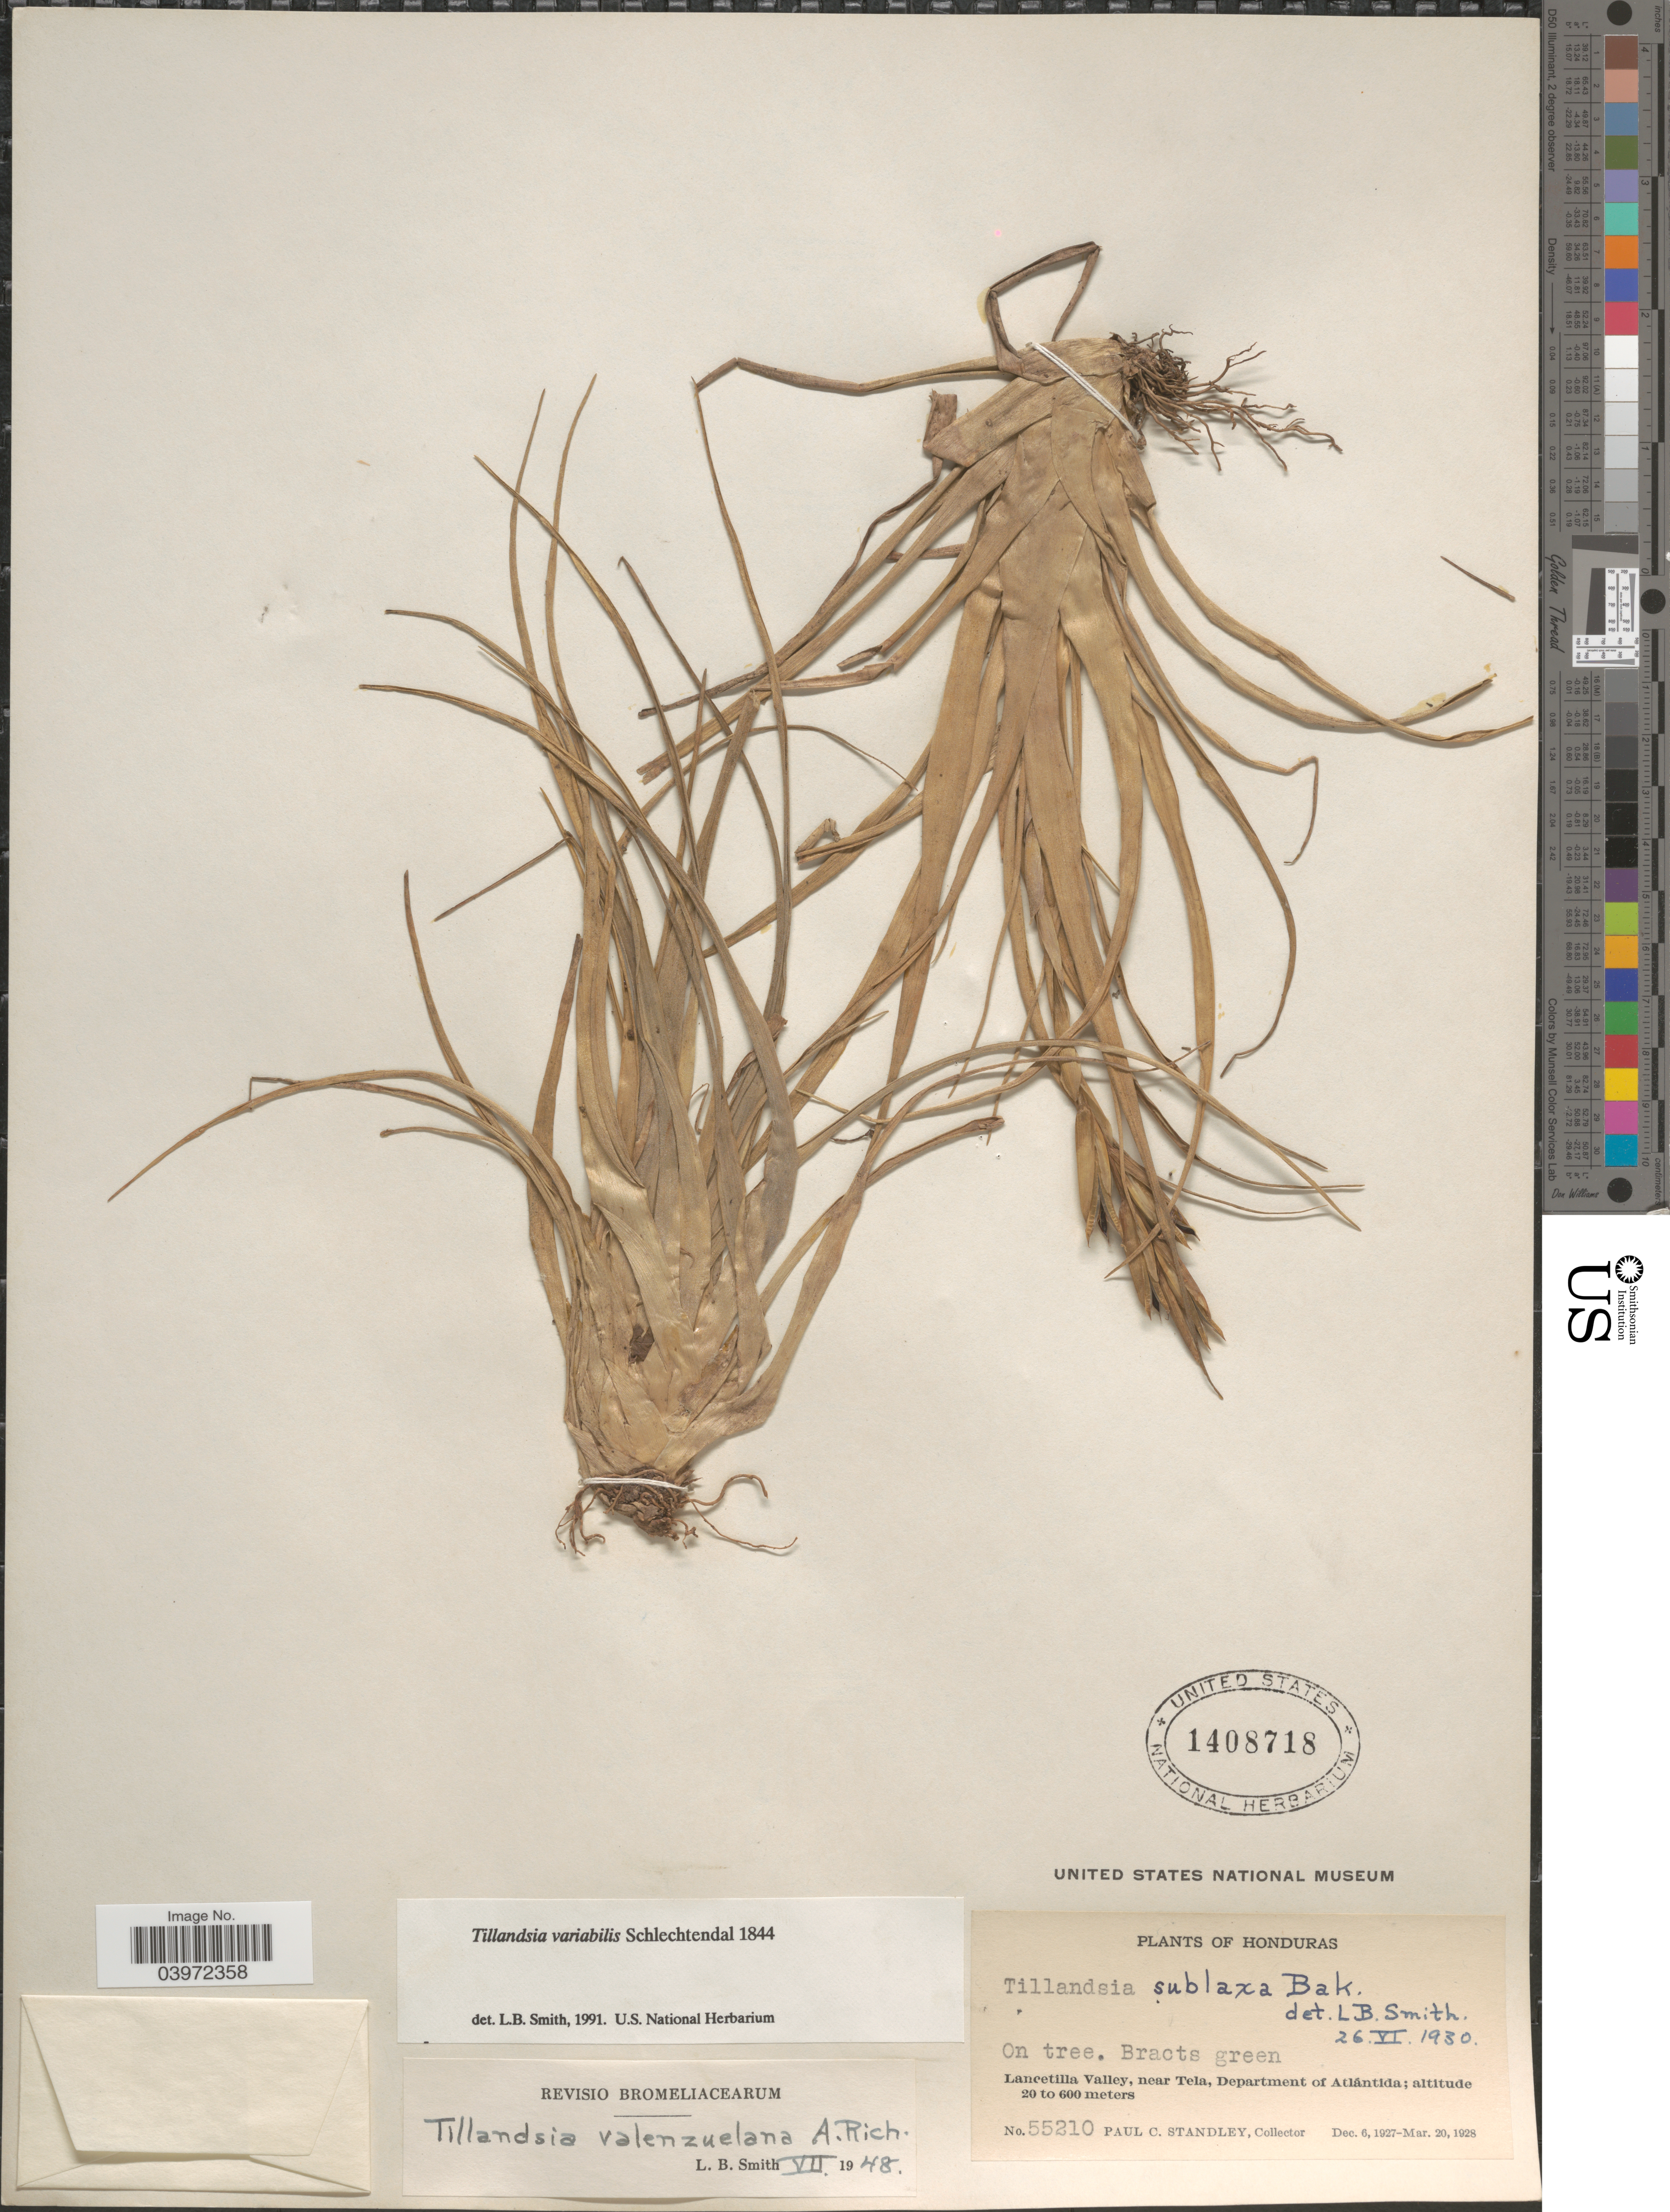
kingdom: Plantae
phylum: Tracheophyta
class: Liliopsida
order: Poales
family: Bromeliaceae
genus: Tillandsia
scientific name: Tillandsia variabilis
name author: Schltdl.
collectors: P. C. Standley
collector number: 55210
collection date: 1927-12-06/1928-03-20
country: Honduras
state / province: Atlantida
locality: Lancetilla Valley, near Tela, Department of Atlántida.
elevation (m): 20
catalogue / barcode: US 1408718